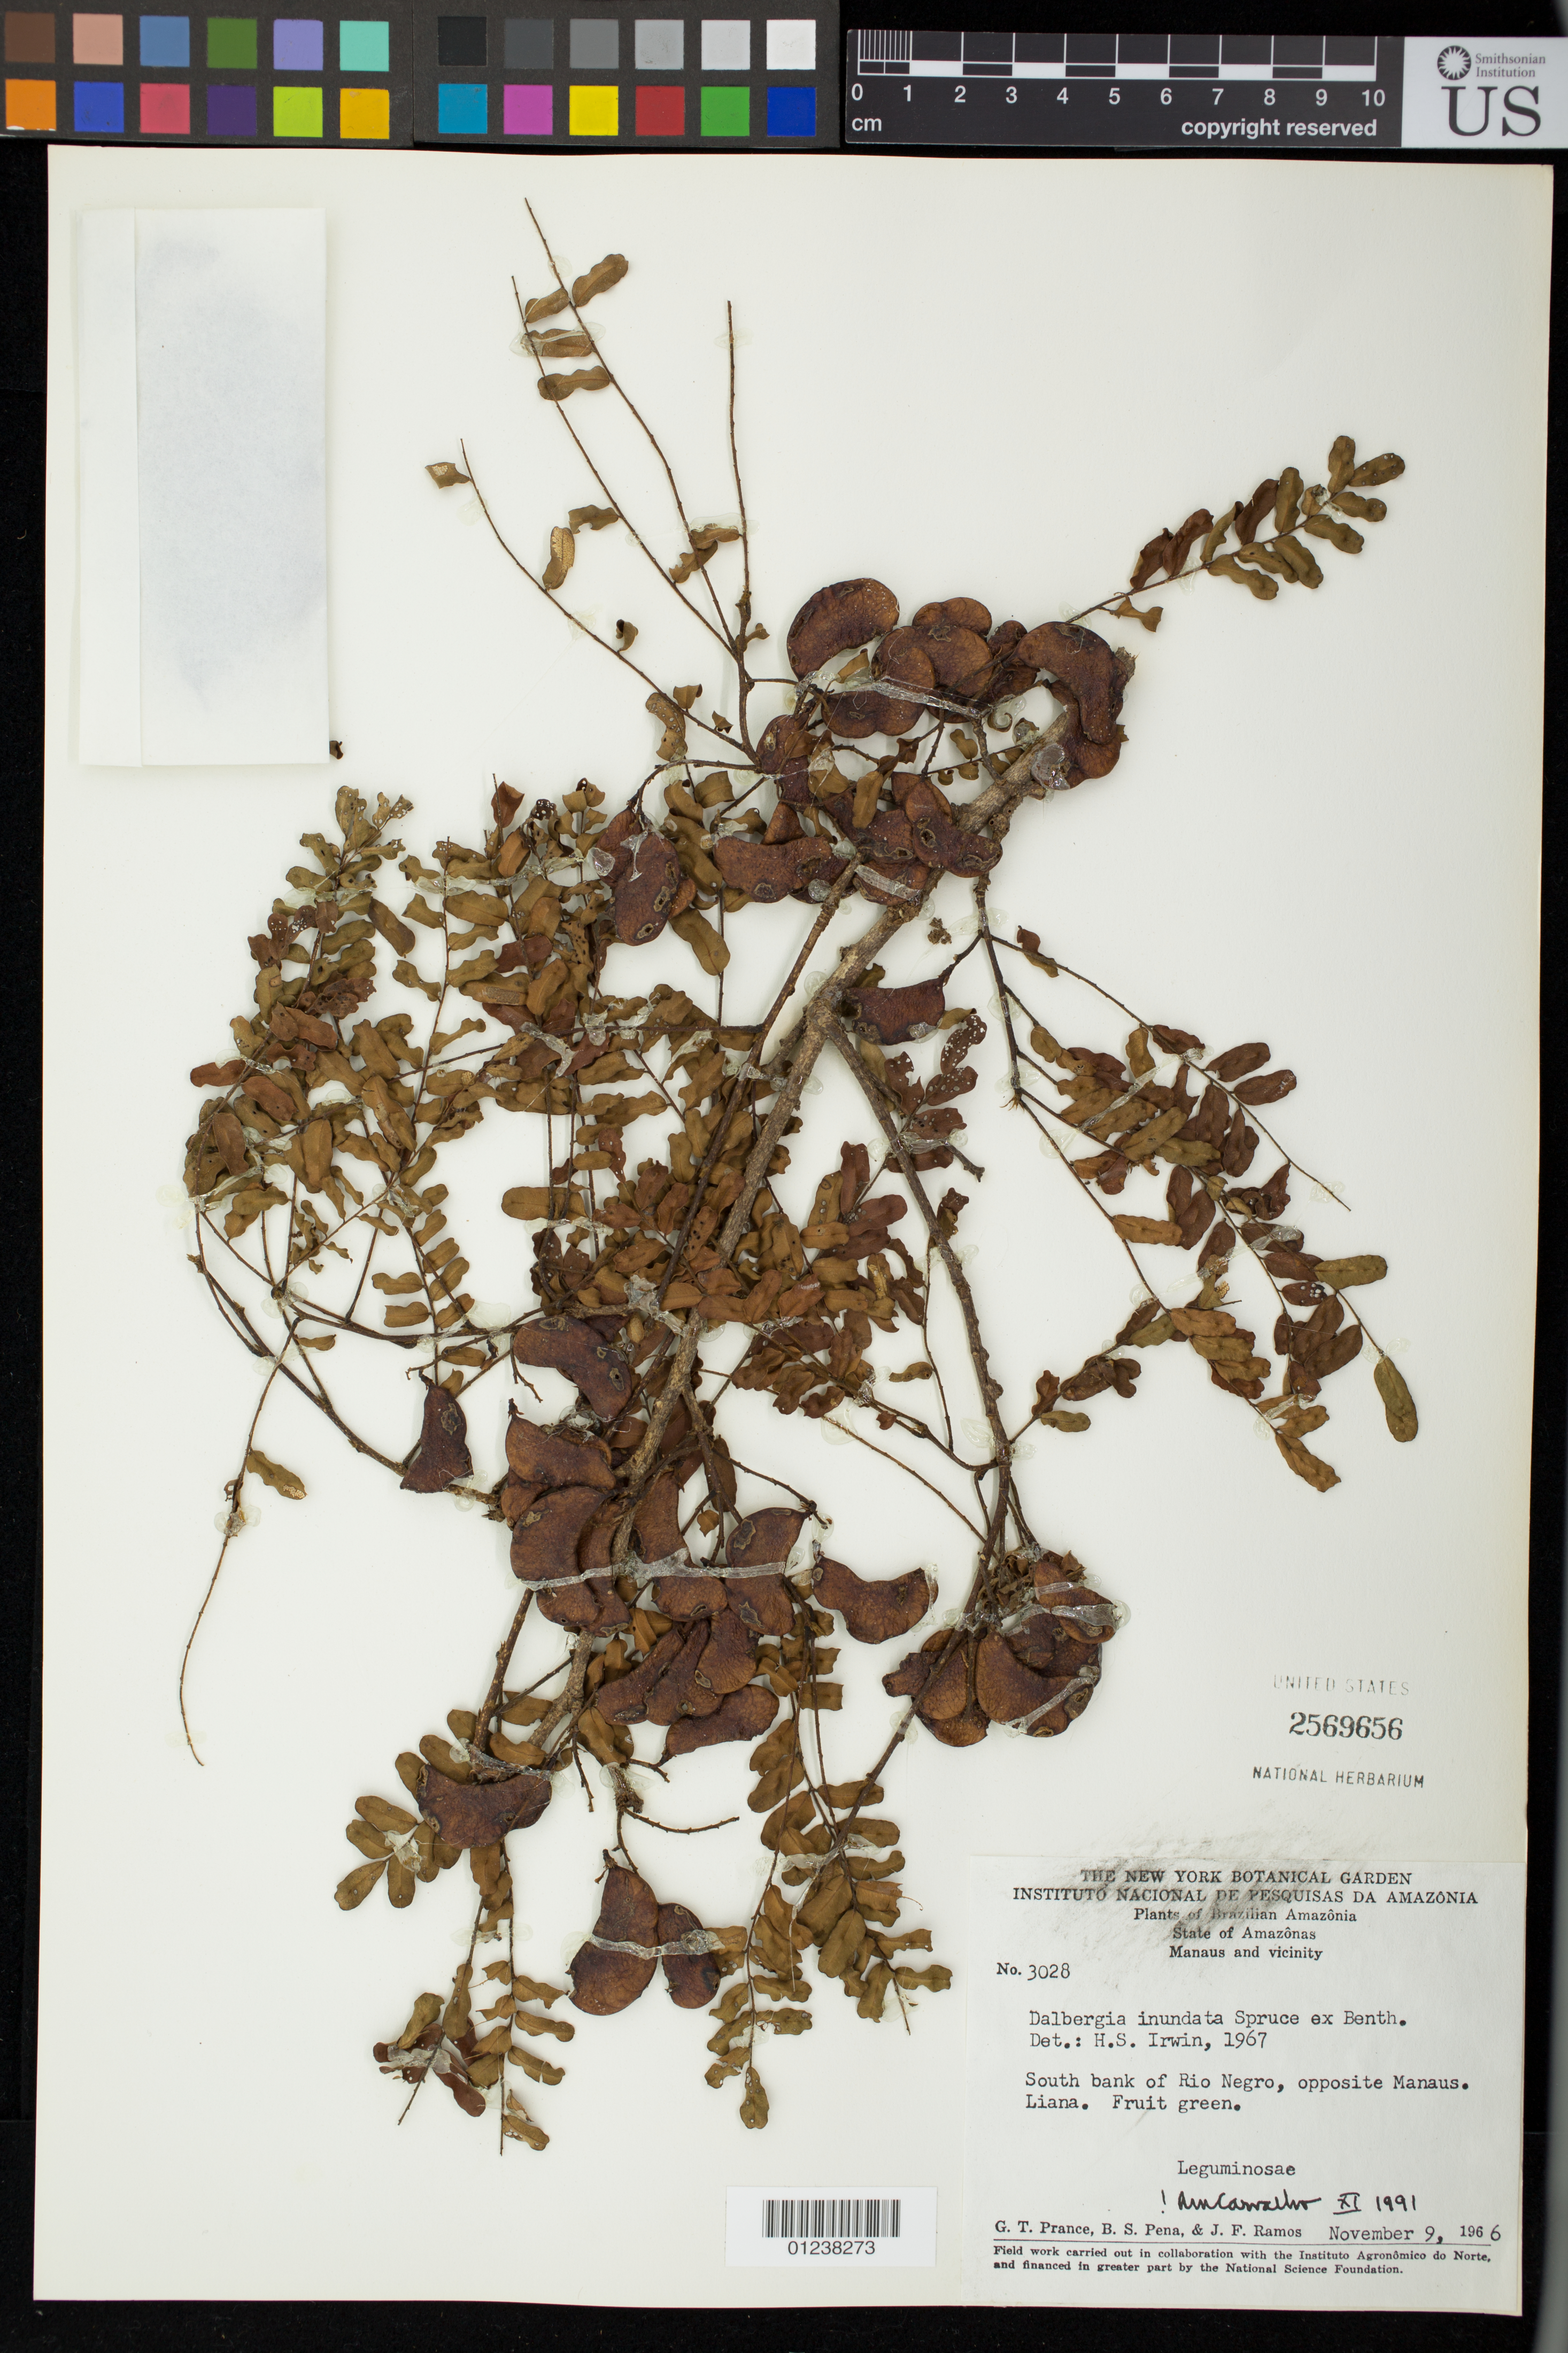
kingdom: Plantae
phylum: Tracheophyta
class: Magnoliopsida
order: Fabales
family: Fabaceae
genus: Dalbergia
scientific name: Dalbergia inundata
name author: Benth.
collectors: G. T. Prance, B. S. Pena & J. F. Ramos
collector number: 3028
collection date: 1966-11-09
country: Brazil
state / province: Amazonas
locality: Manaus and vicinity. South bank of Rio Negro, opposite Manaus.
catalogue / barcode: US 2569656